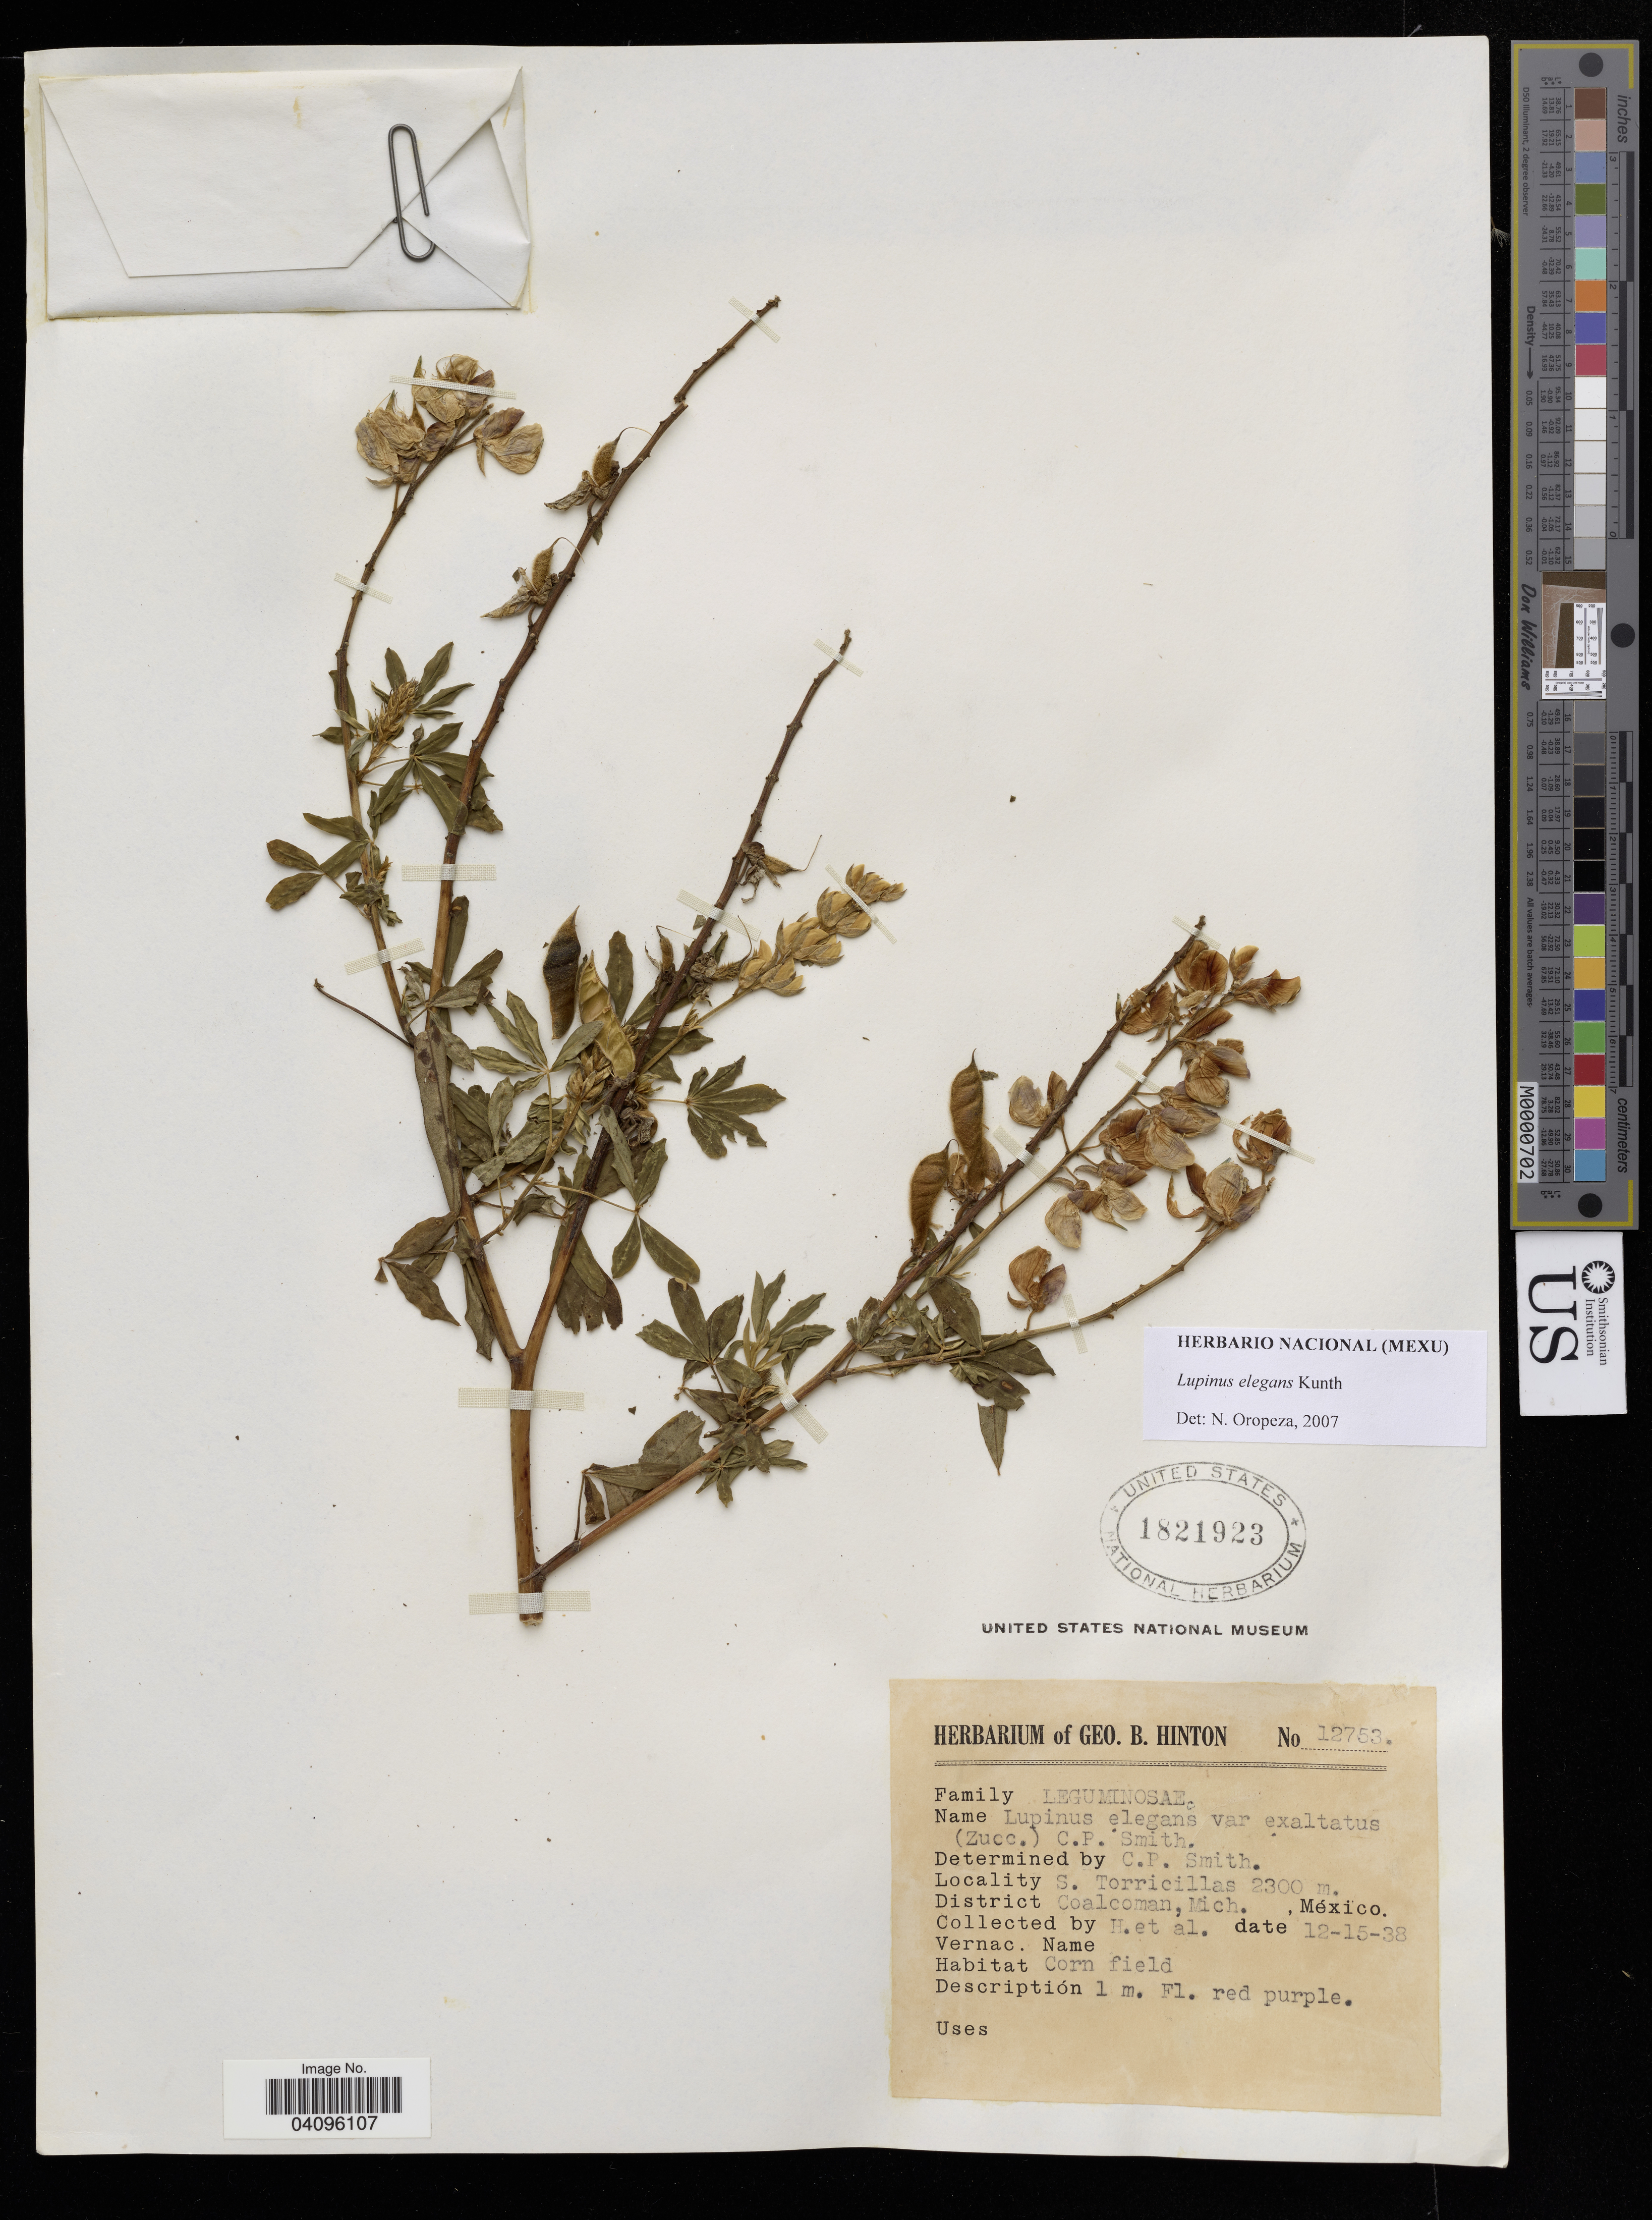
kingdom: Plantae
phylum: Tracheophyta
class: Magnoliopsida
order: Fabales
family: Fabaceae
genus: Lupinus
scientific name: Lupinus elegans var. exaltatus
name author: (Zucc.) C.P. Sm.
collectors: G. B. Hinton & et al.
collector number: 12753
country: Mexico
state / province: Michoacán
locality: S. Torricillas, Coalcoman, Mich.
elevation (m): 2300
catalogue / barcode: US 1821923